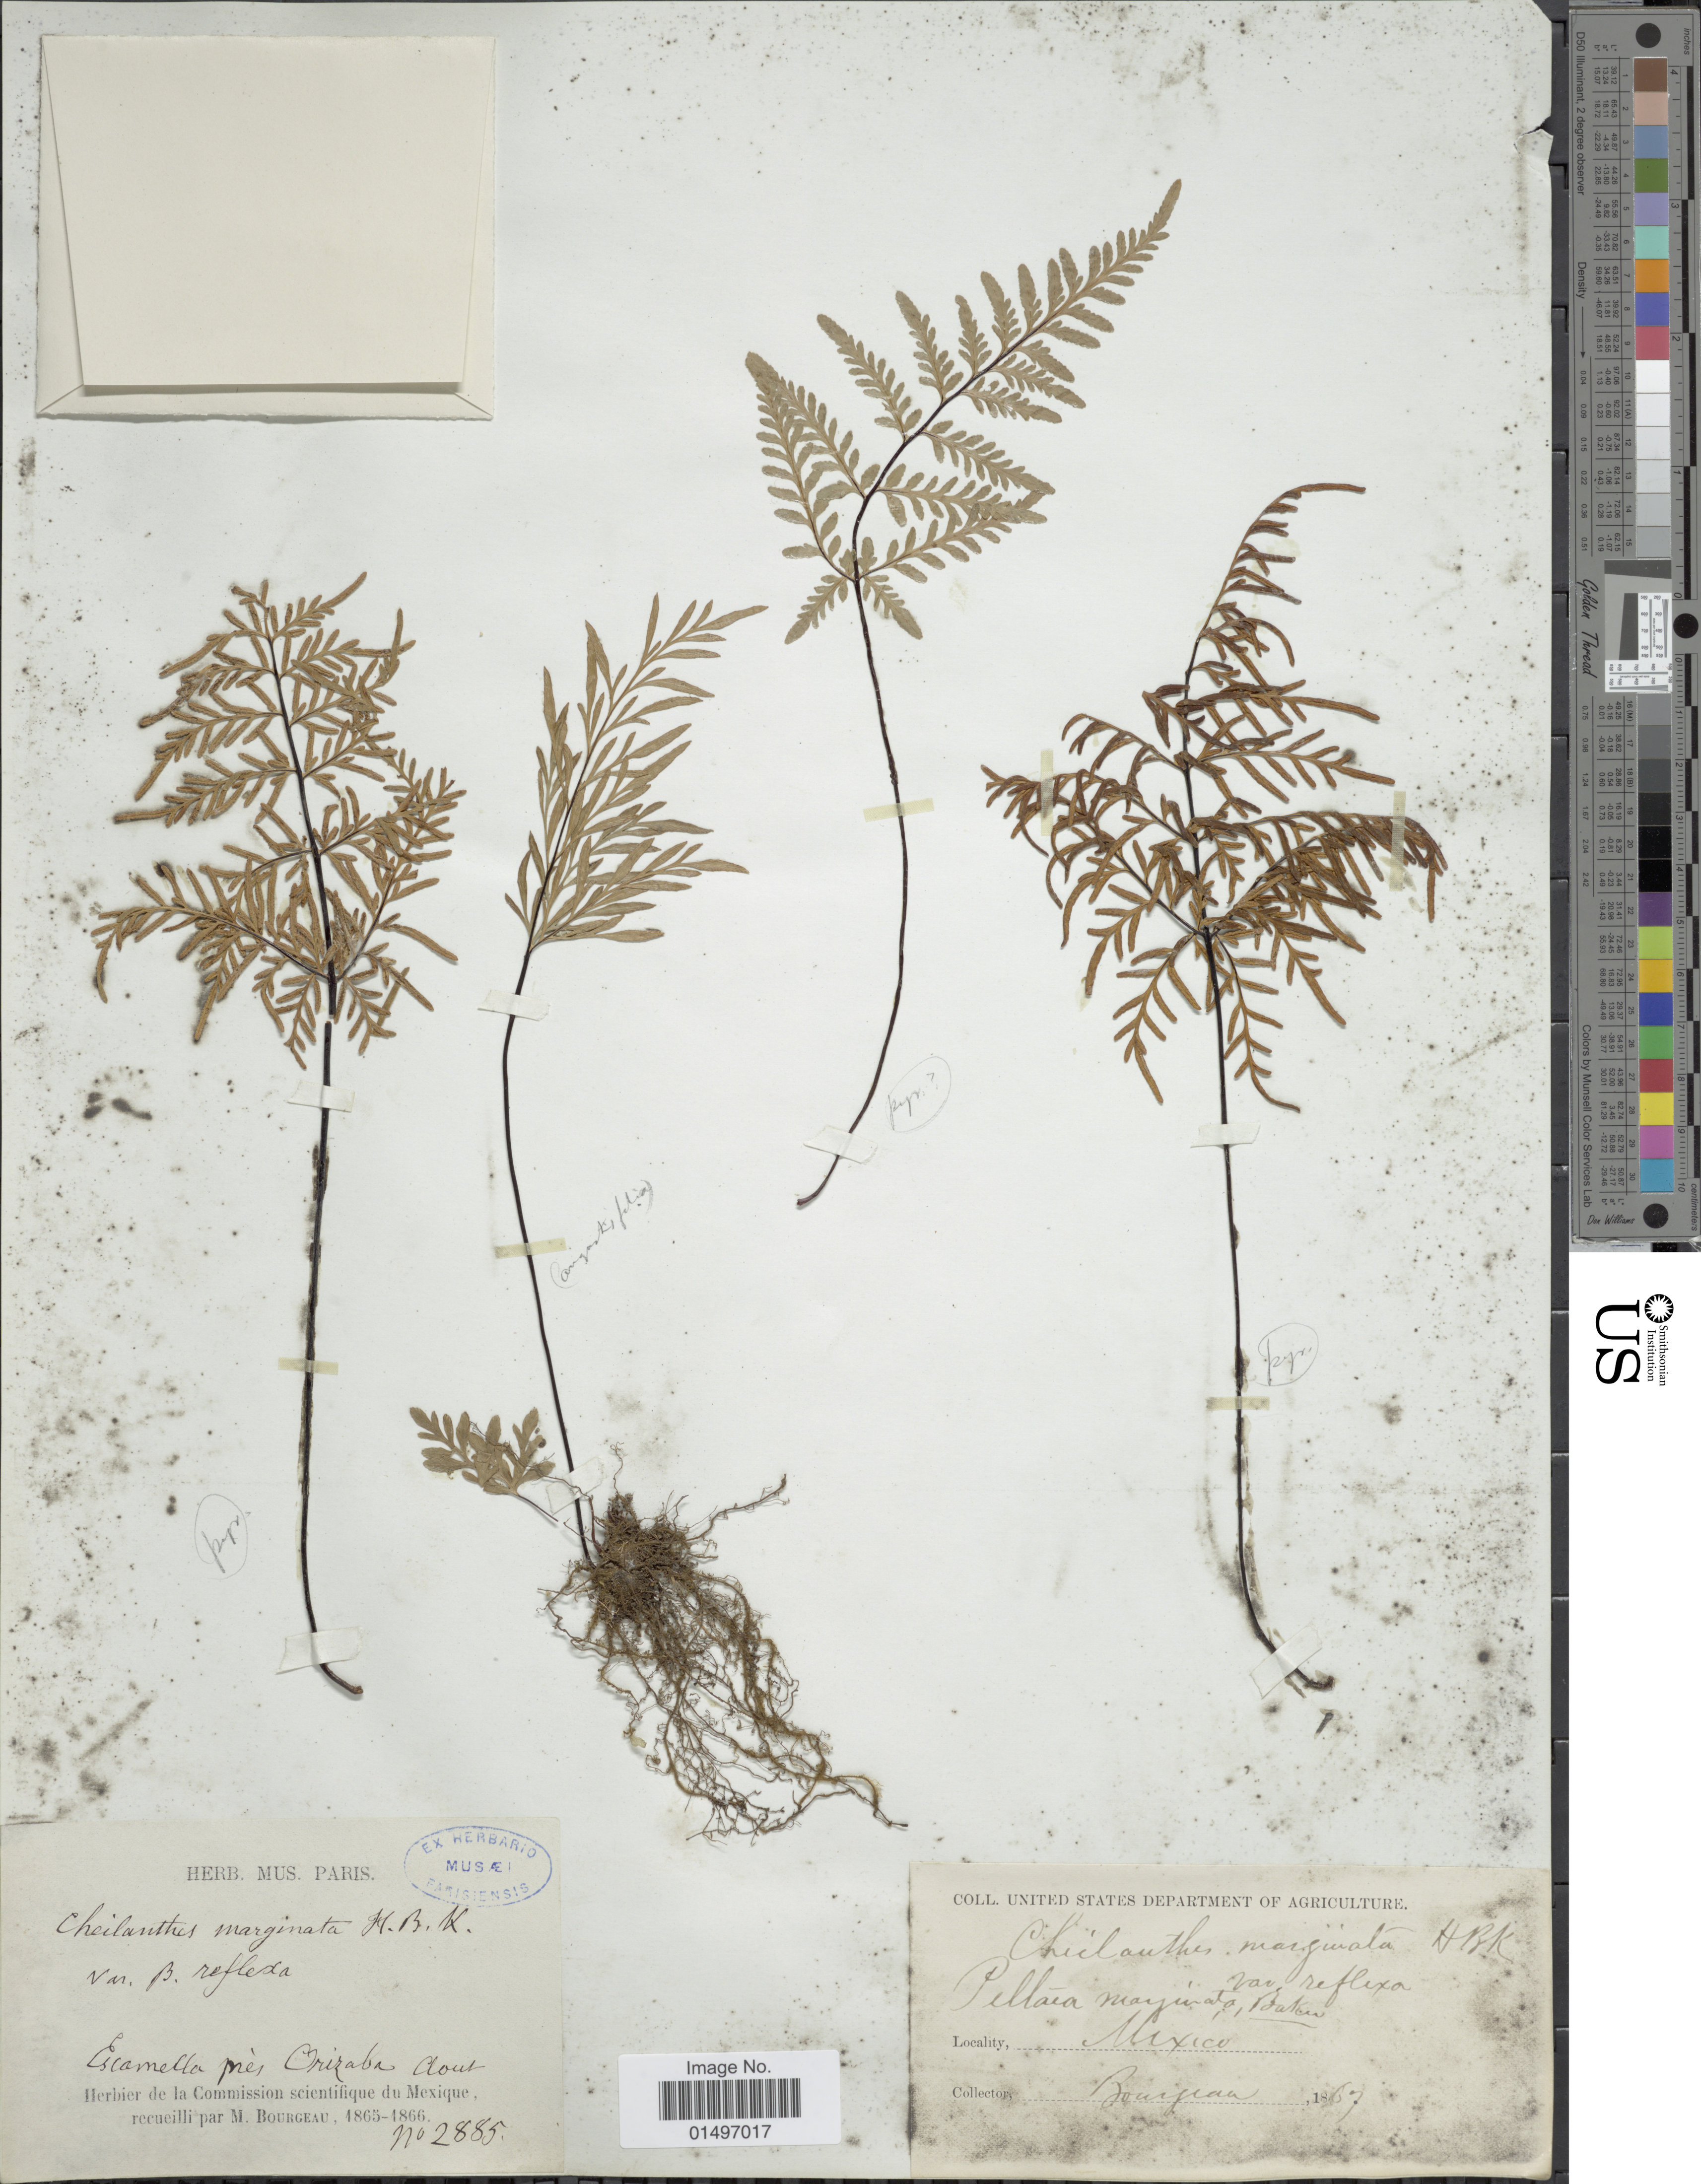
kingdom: Plantae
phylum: Tracheophyta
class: Polypodiopsida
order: Polypodiales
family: Pteridaceae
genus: Gaga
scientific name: Gaga hirsuta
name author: (Link) Fay W. Li & Windham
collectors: M. Bourgeau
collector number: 2885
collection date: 1867-08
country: Mexico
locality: Escamella près Orizaba